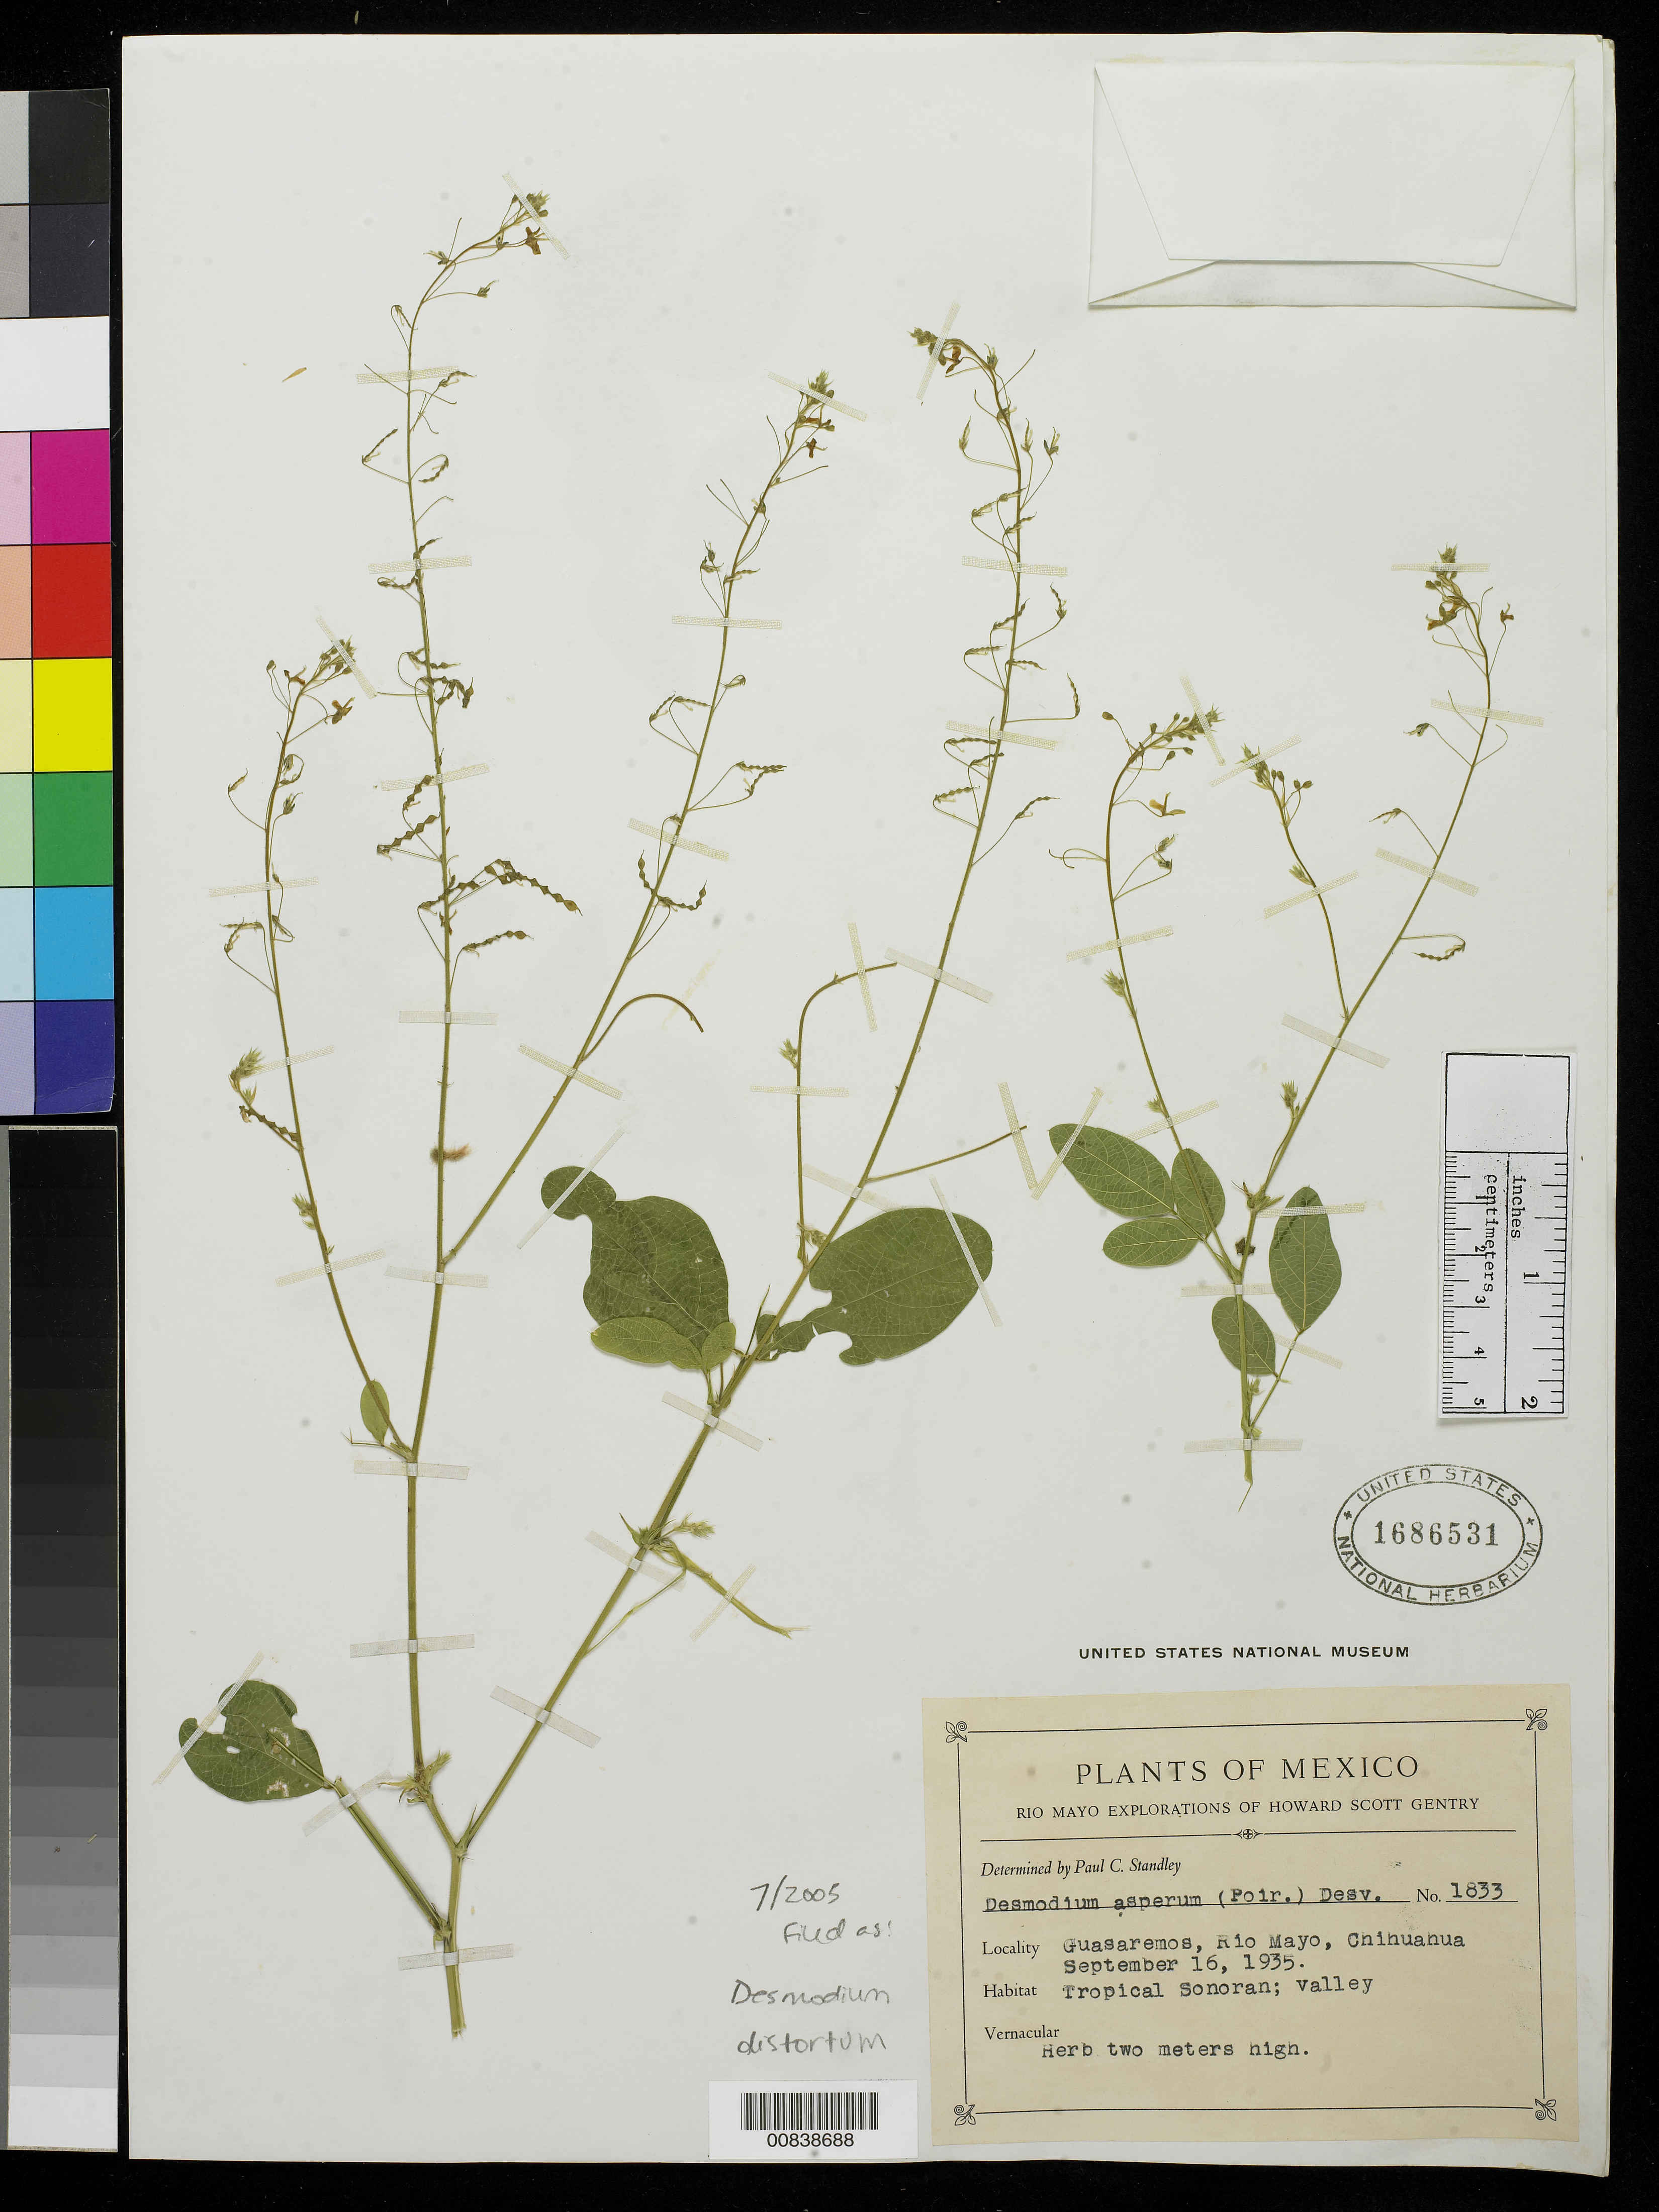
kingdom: Plantae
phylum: Tracheophyta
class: Magnoliopsida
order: Fabales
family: Fabaceae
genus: Desmodium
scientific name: Desmodium distortum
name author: (Aubl.) J.F. Macbr.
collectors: H. S. Gentry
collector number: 1833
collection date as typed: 16 Sep 1935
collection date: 1935-09-16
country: Mexico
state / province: Chihuahua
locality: Guasaremos, Río Mayo, Chihuahua.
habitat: Tropical Sonoran; valley.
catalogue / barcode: US 1686531